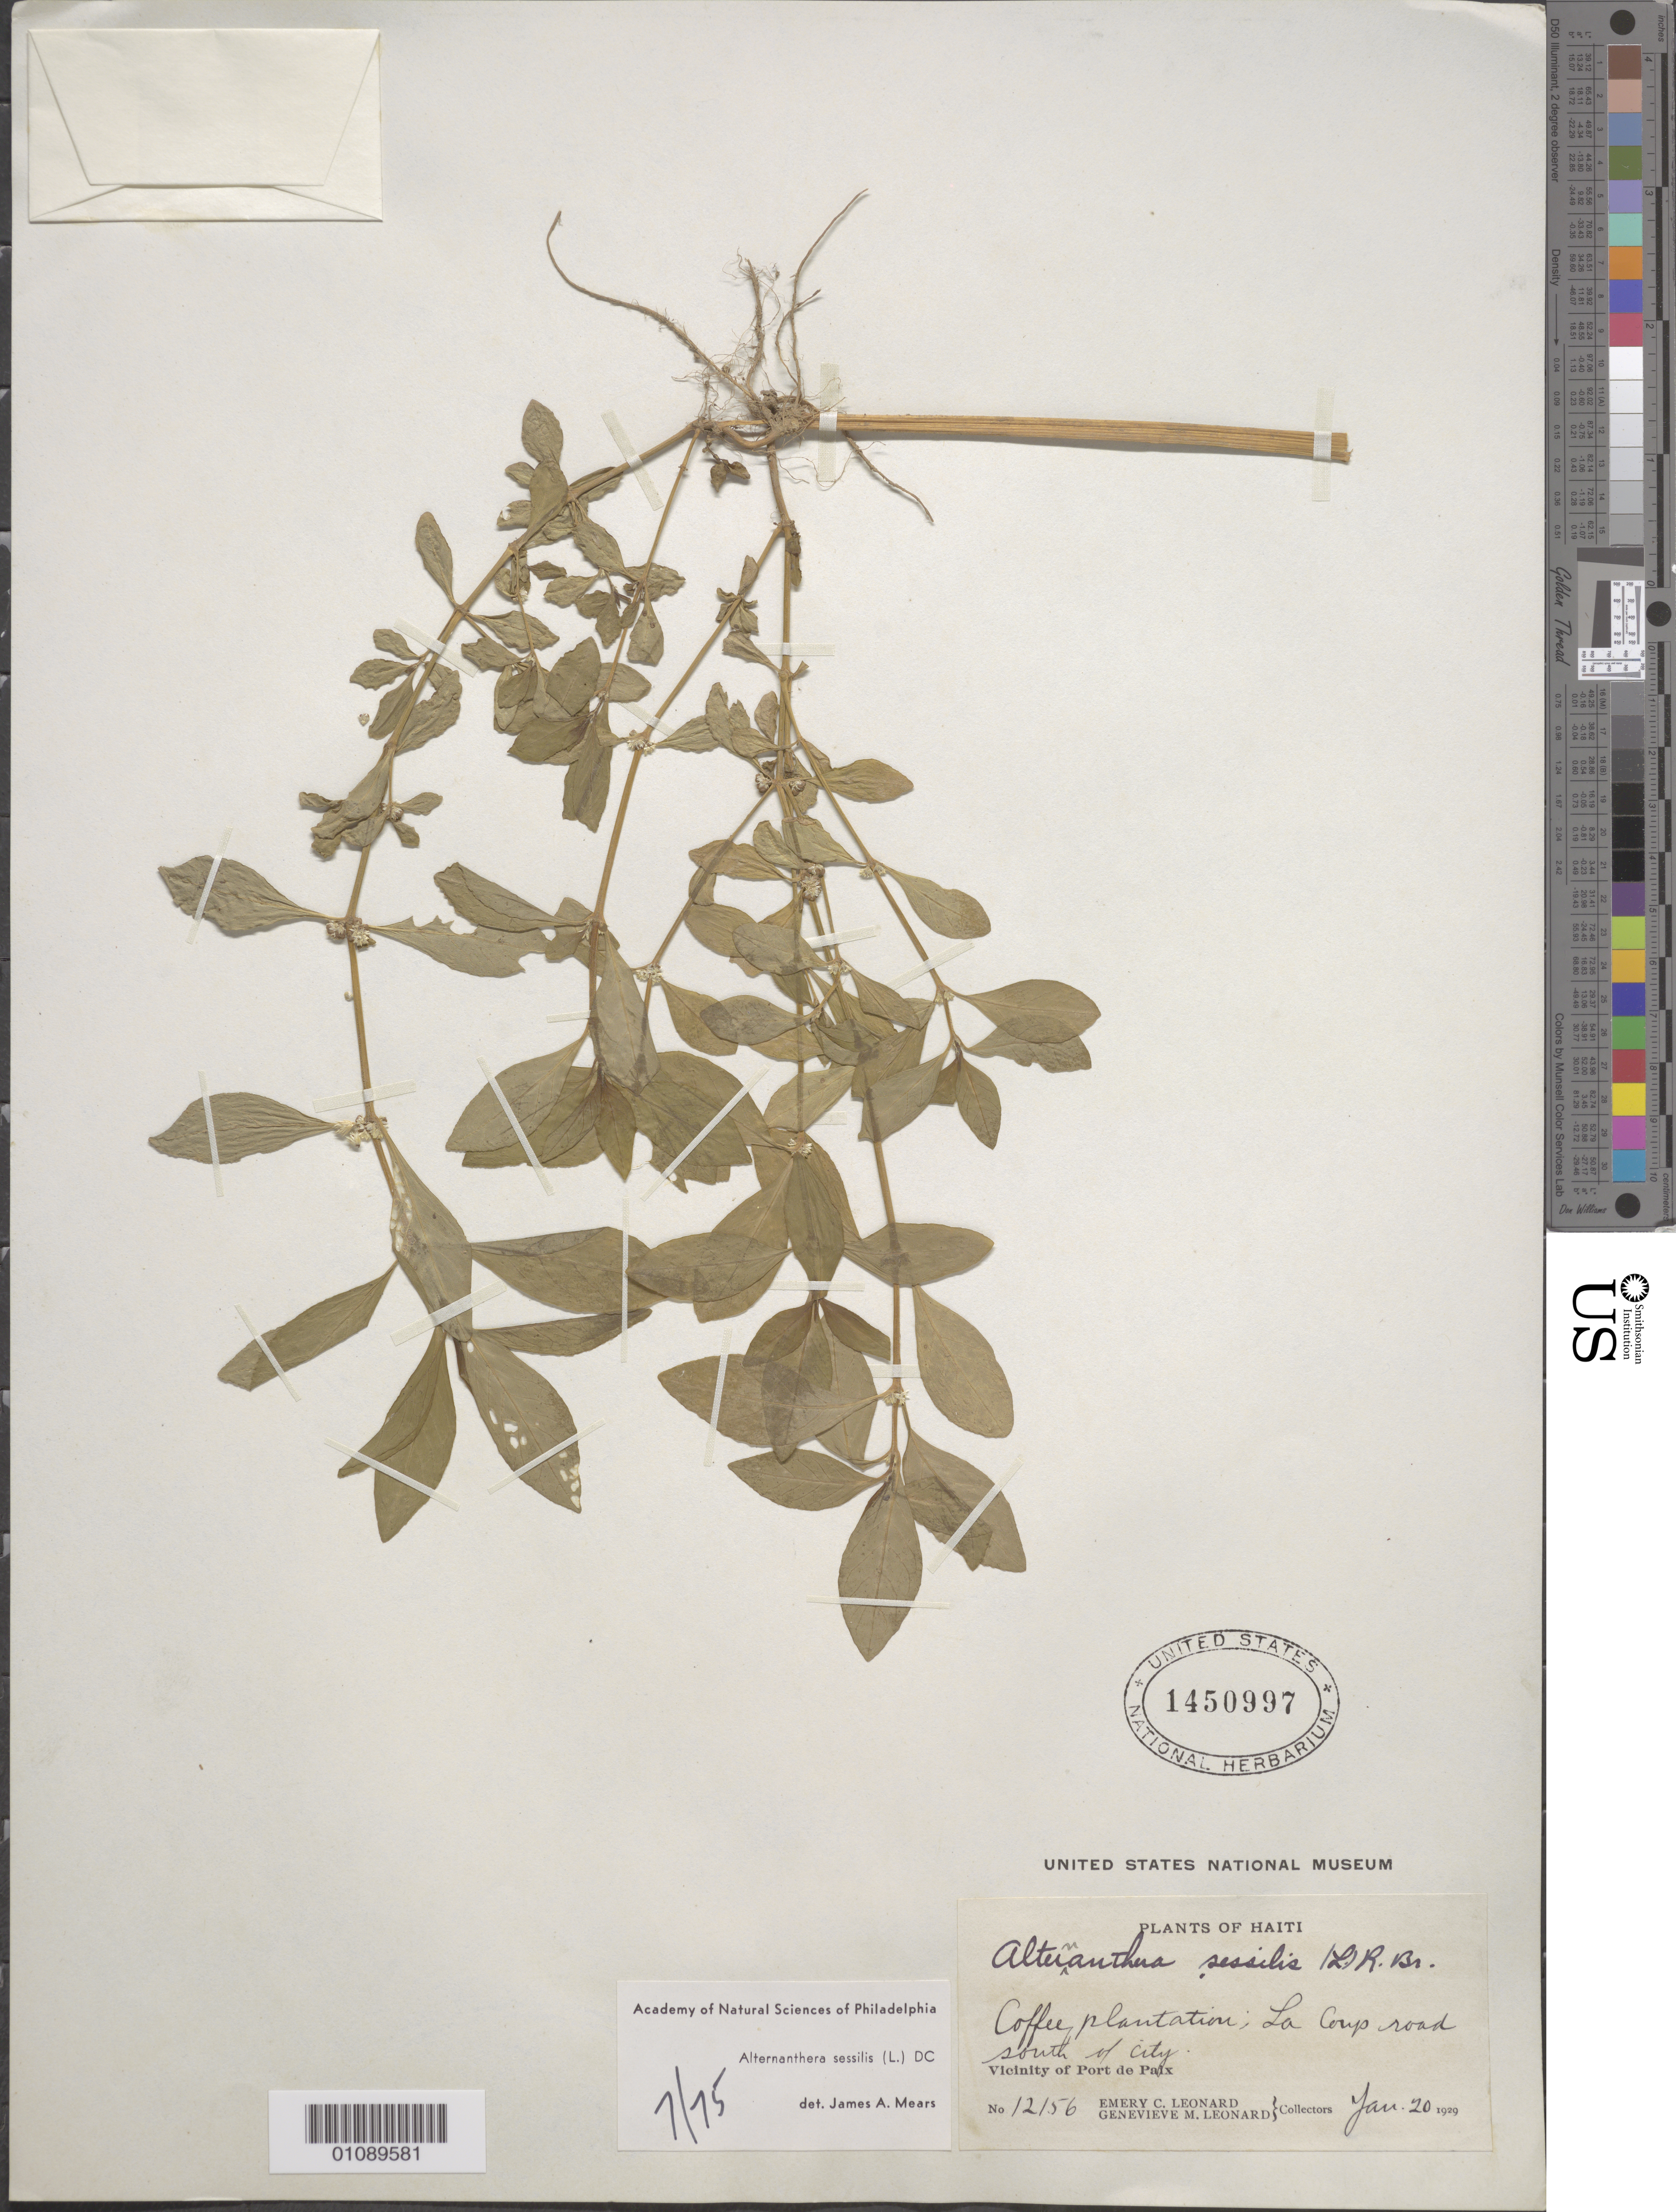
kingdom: Plantae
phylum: Tracheophyta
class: Magnoliopsida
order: Caryophyllales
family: Amaranthaceae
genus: Alternanthera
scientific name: Alternanthera sessilis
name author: (L.) DC.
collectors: E. C. Leonard & G. M. Leonard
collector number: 12156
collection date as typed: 20 Jan 1959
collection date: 1959-01-20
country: Haiti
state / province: Nord-Óuest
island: Hispaniola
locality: Vicinity of Port de Paix, La Coup road S of city, coffee plantation.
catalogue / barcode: US 1450997